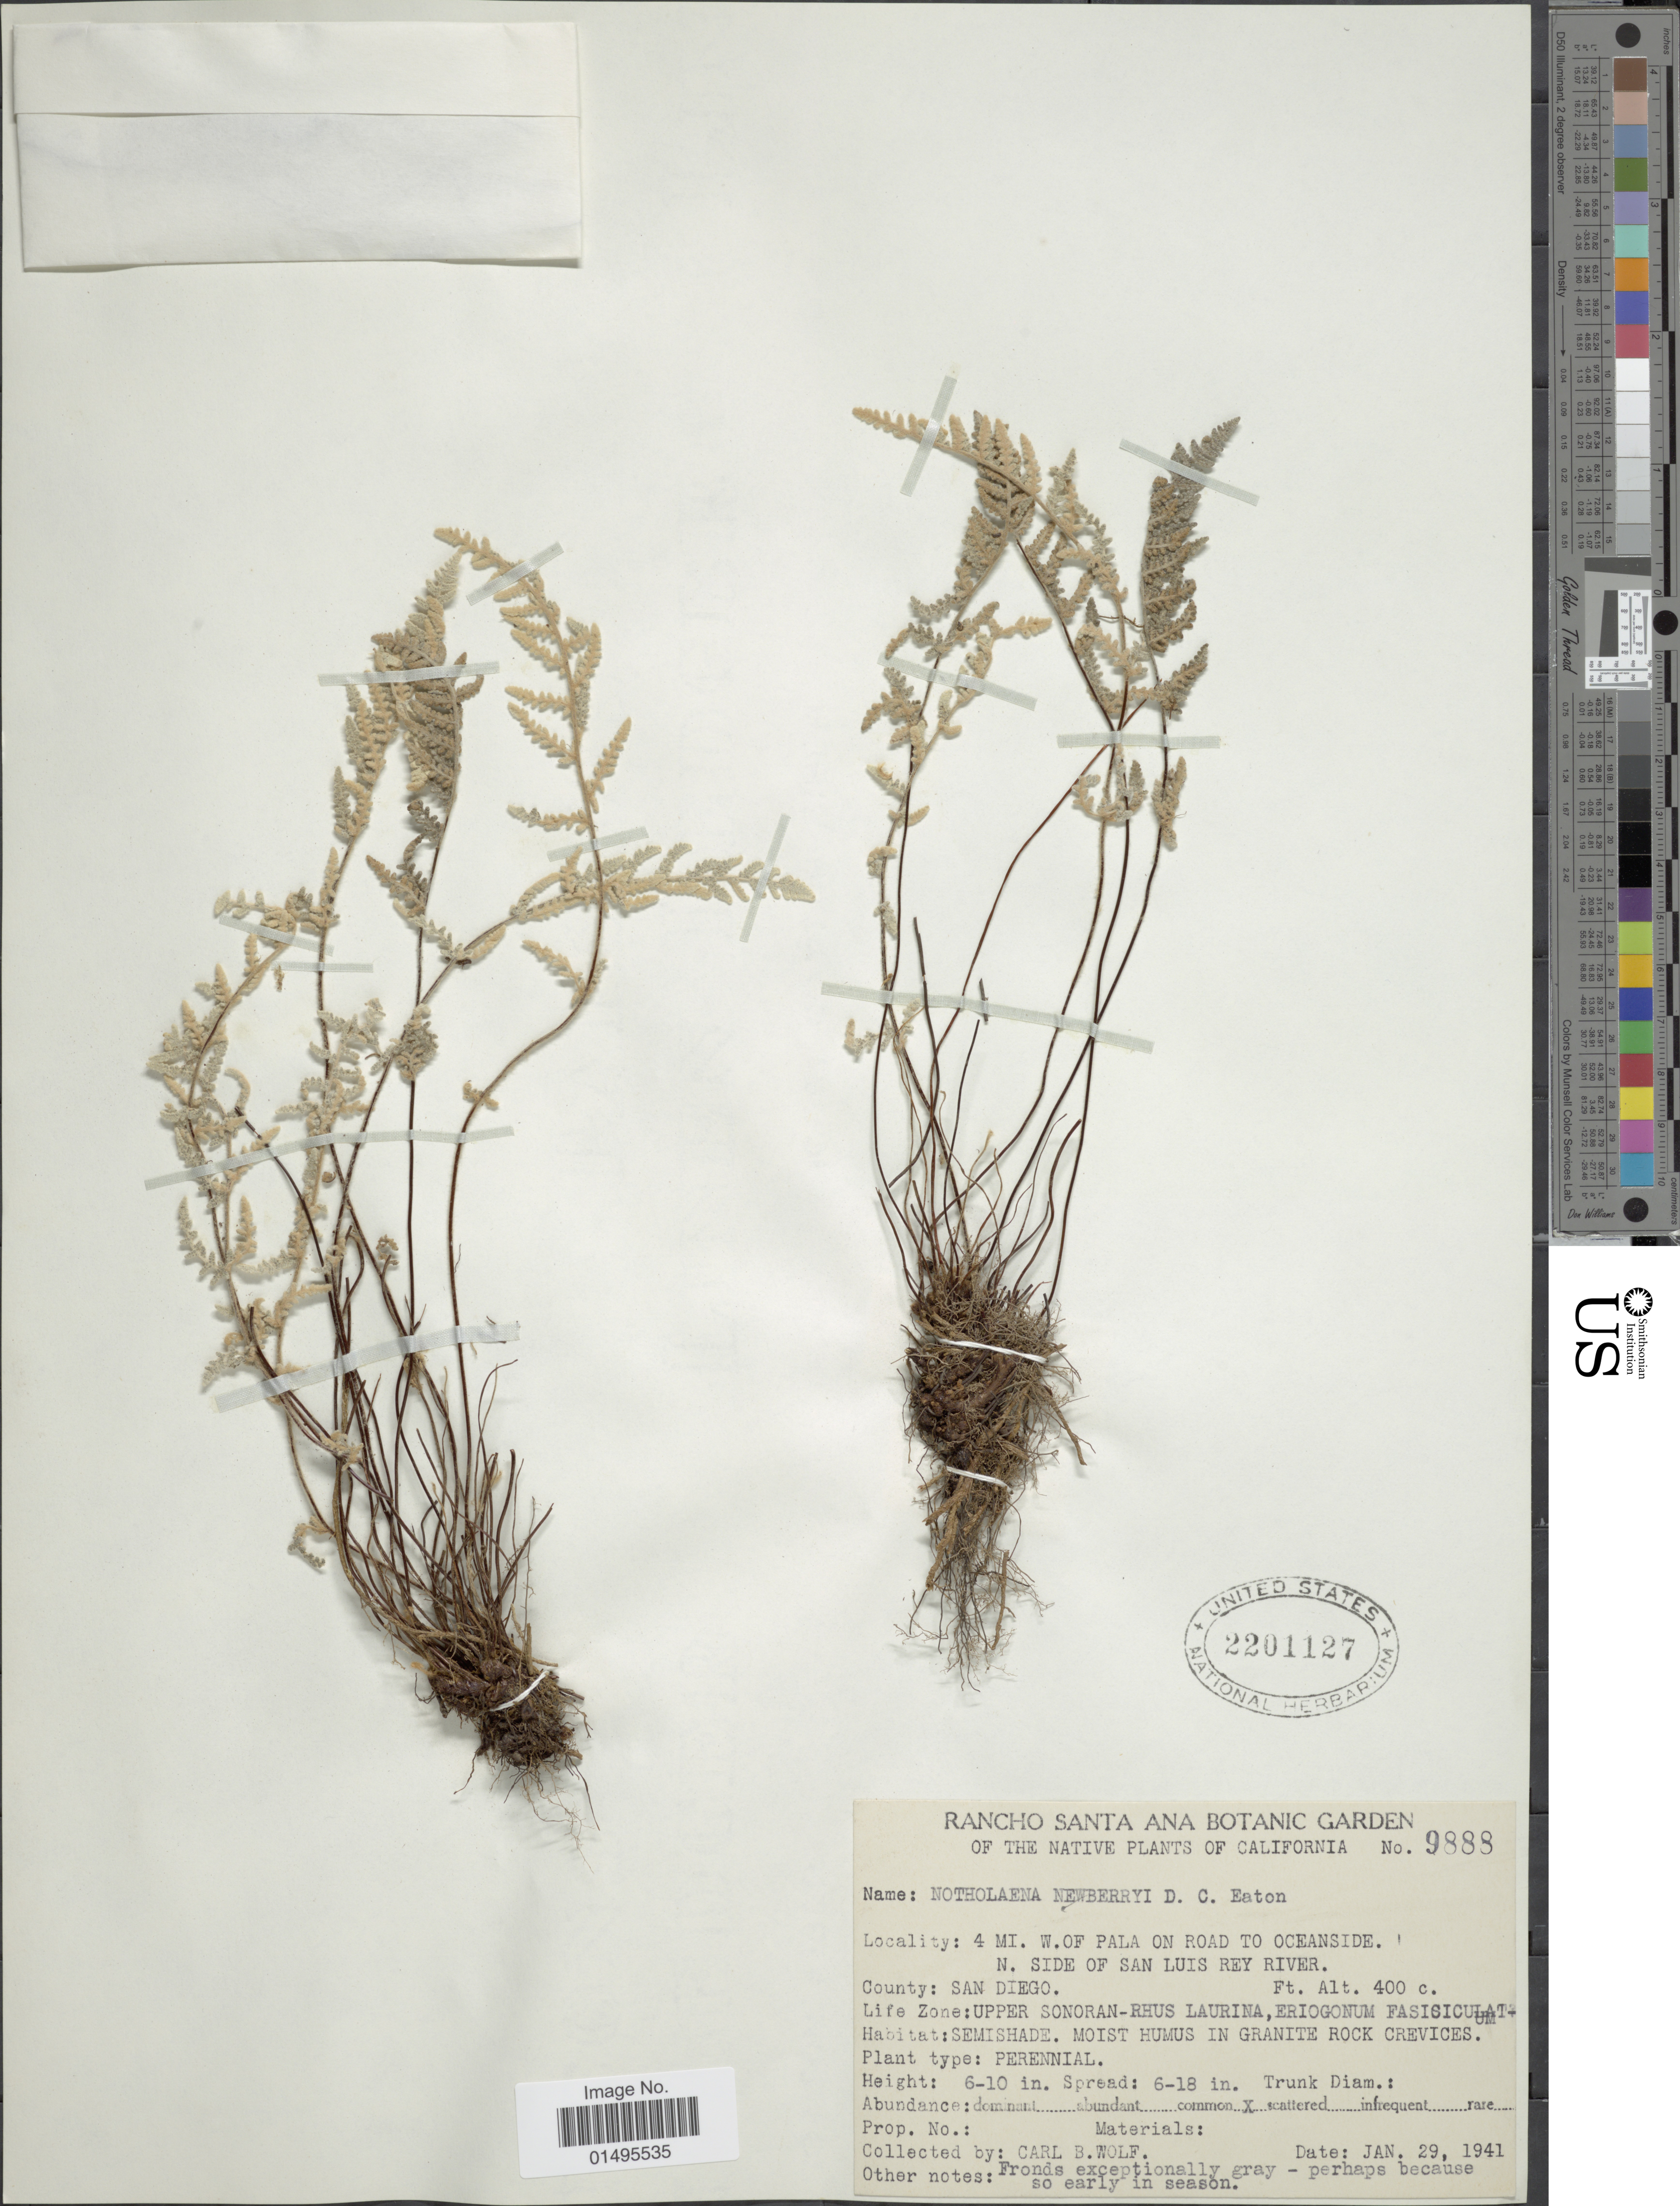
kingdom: Plantae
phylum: Tracheophyta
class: Polypodiopsida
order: Polypodiales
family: Pteridaceae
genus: Notholaena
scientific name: Notholaena newberryi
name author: D.C. Eaton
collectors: C. B. Wolf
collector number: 9888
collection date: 1941-01-29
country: United States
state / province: California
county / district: San Diego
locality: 4 mi. W. of Pala on road to oceanside N. side of San Luis Rey River, County San Diego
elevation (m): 122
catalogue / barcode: US 2201127